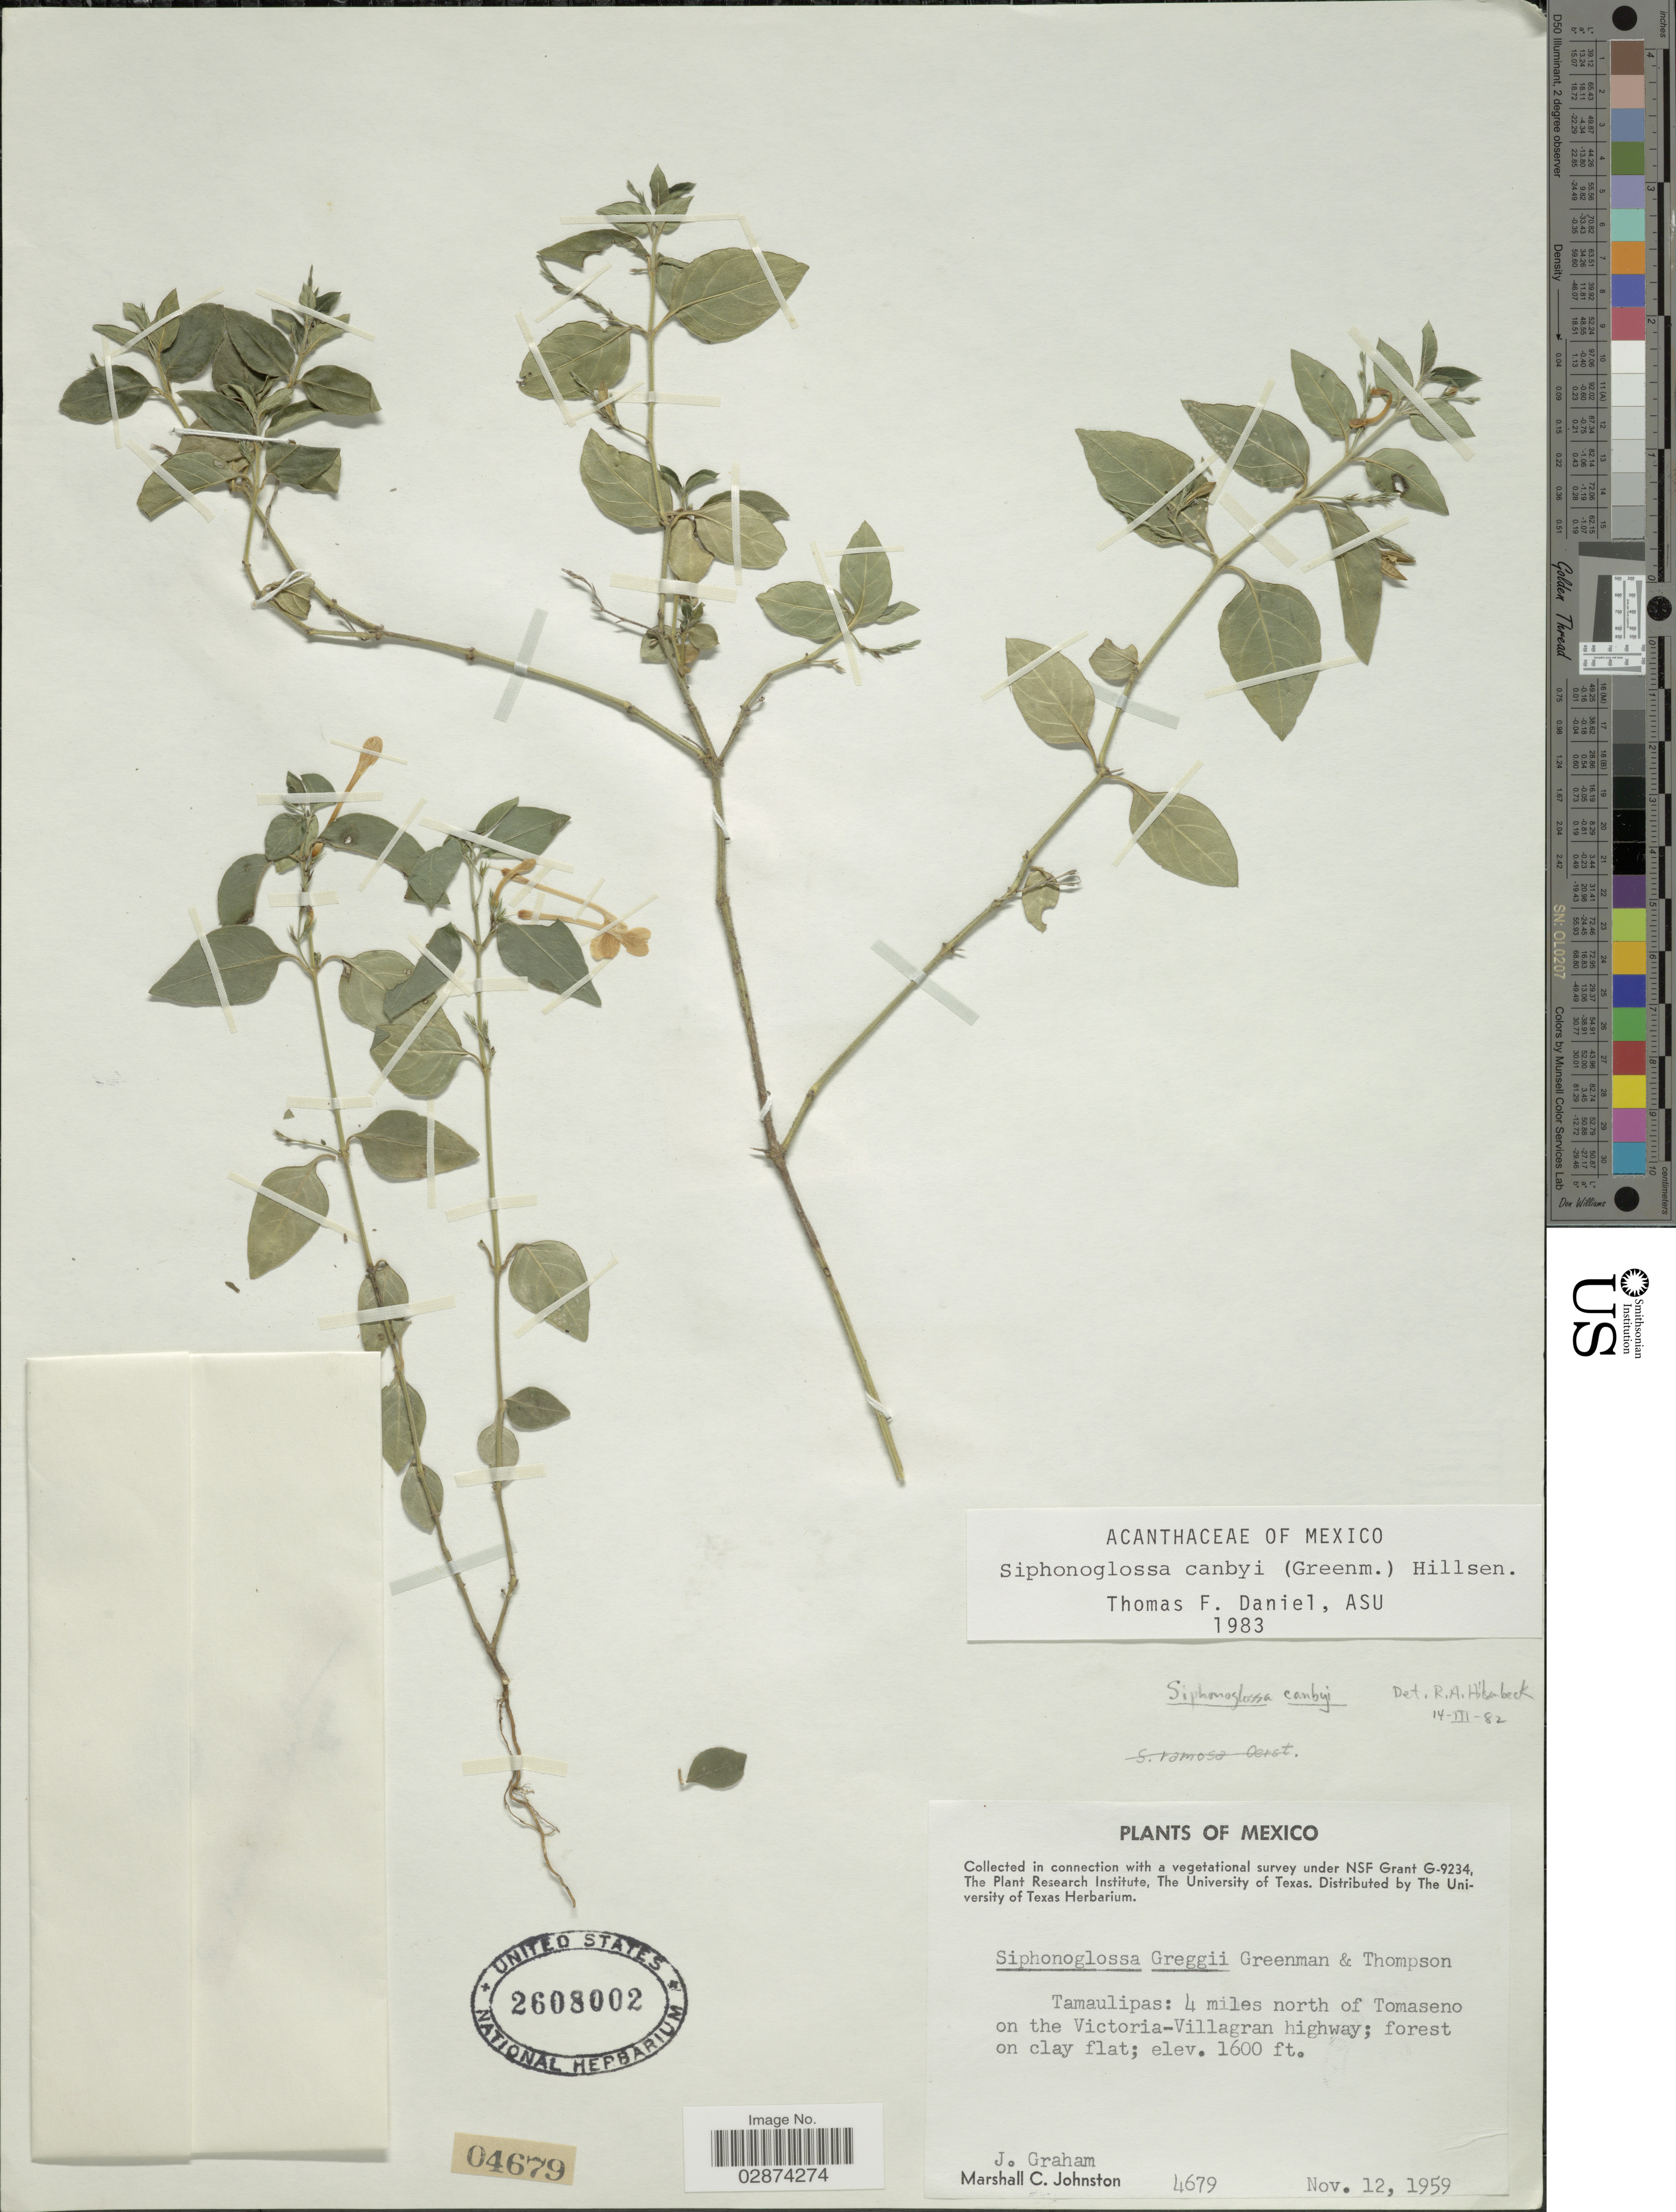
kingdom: Plantae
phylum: Tracheophyta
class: Magnoliopsida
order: Lamiales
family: Acanthaceae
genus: Justicia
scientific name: Justicia canbyi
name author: Greenm.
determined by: Fisher, Amanda, (LOB), California State University, Long Beach (UNITED STATES)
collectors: J. Graham & M. Johnston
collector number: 4679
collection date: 1959-11-12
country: Mexico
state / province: Tamaulipas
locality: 4 miles north of Tomaseno on the Victoria-Villagran highway.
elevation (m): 488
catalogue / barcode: US 2608002